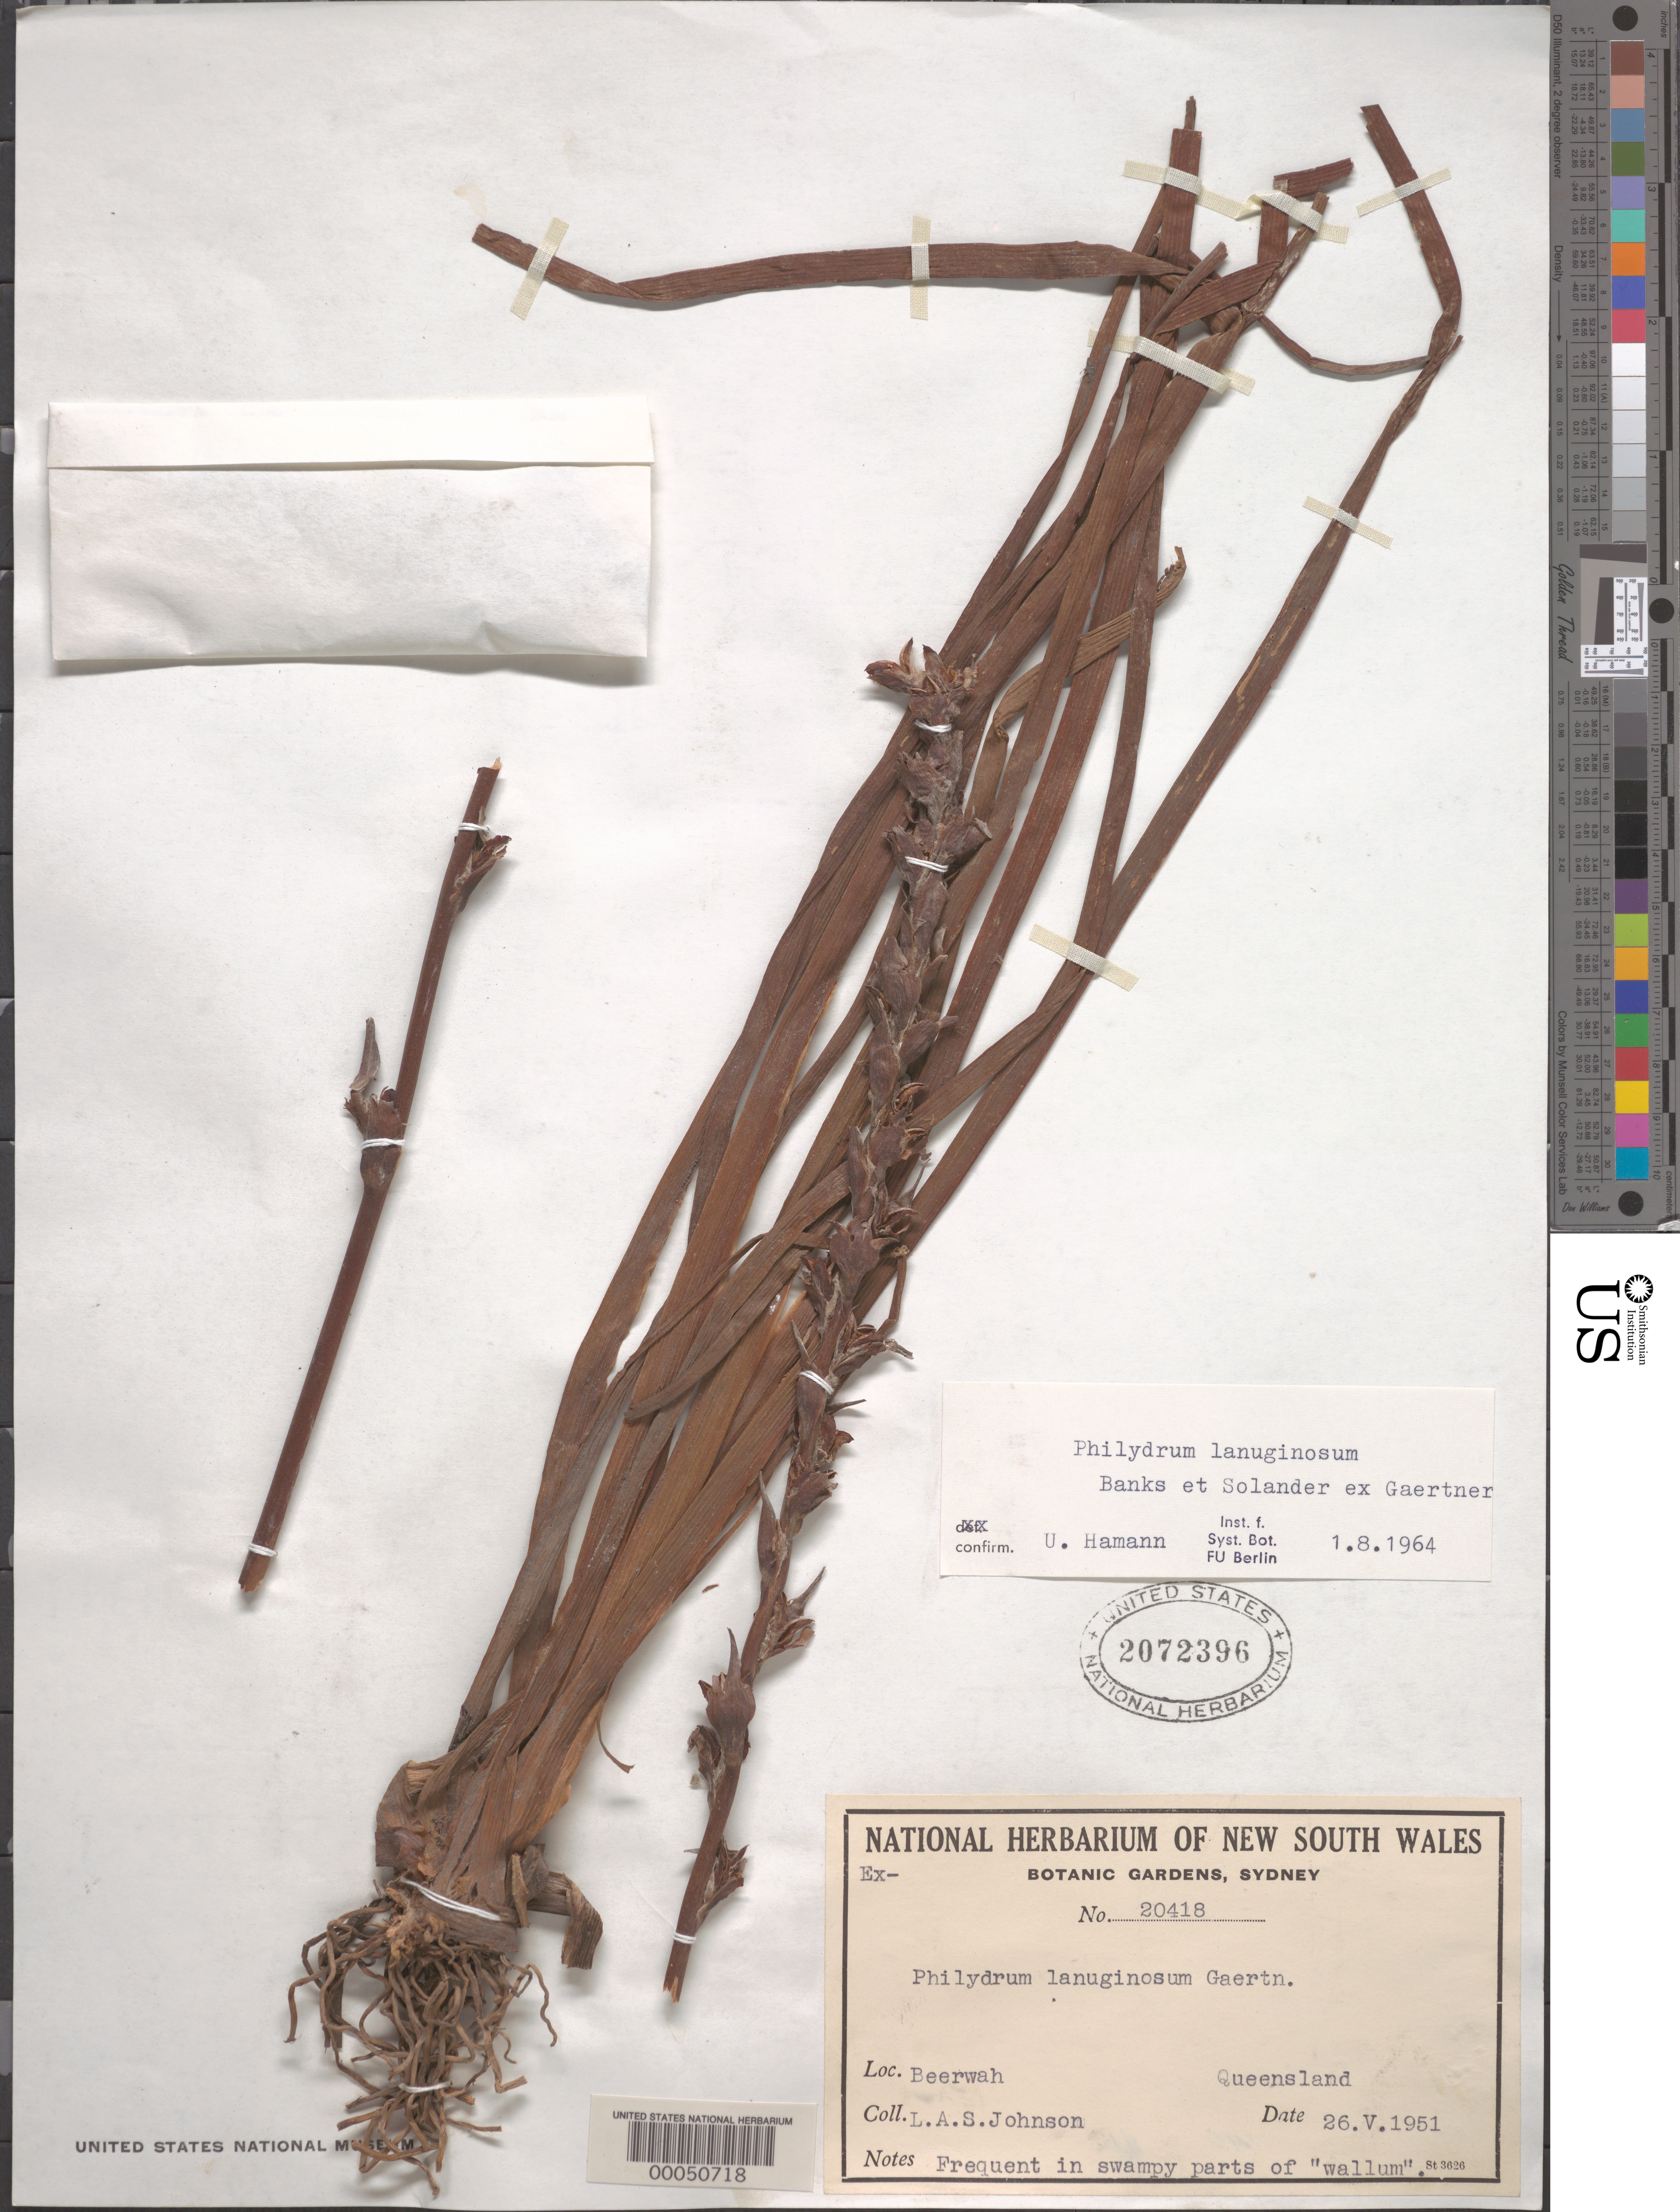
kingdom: Plantae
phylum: Tracheophyta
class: Liliopsida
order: Commelinales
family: Philydraceae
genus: Philydrum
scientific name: Philydrum lanuginosum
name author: Banks & Sol. ex Gaertn.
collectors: L. A. S. Johnson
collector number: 20418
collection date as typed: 26 May 1951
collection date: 1951-05-26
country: Australia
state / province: Queensland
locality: Beerwah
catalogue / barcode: US 2072396